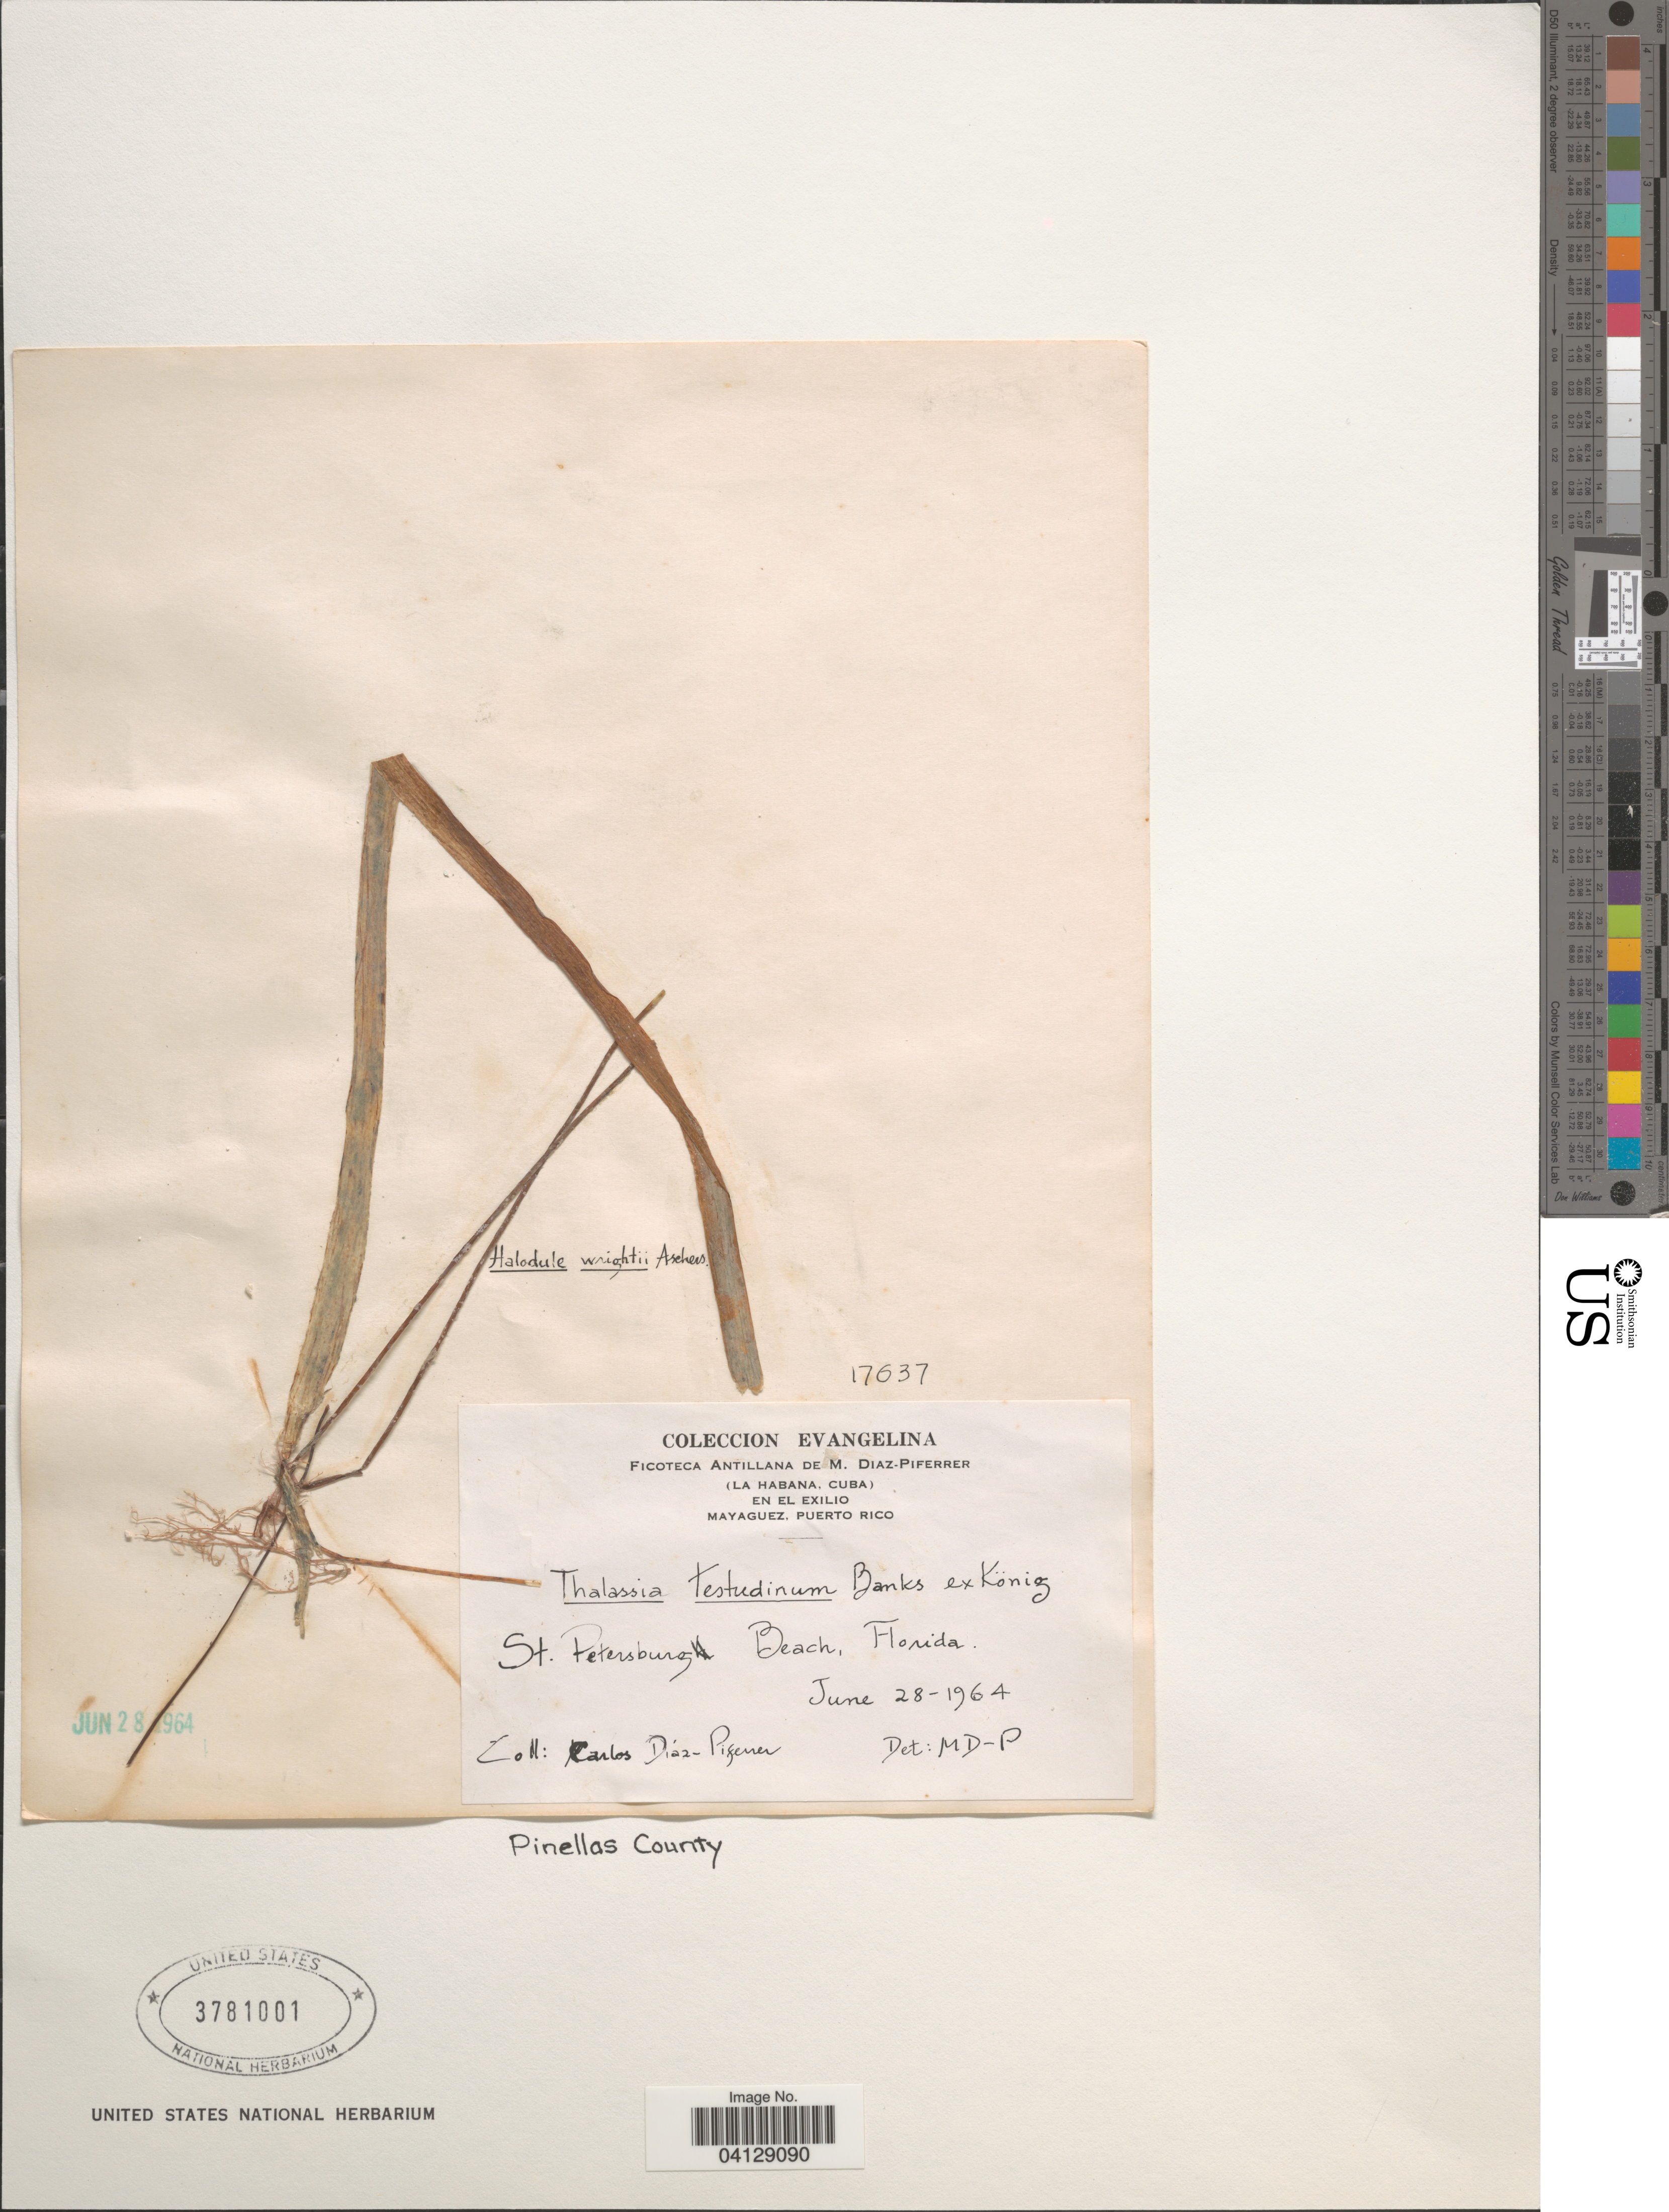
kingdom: Plantae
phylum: Tracheophyta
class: Liliopsida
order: Alismatales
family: Cymodoceaceae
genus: Halodule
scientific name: Halodule wrightii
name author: Asch.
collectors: C. Diaz-Piferrer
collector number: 17637?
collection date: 1964-06-28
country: United States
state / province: Florida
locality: St. Petersburg Beach. Pinellas County.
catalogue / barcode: US 3781001